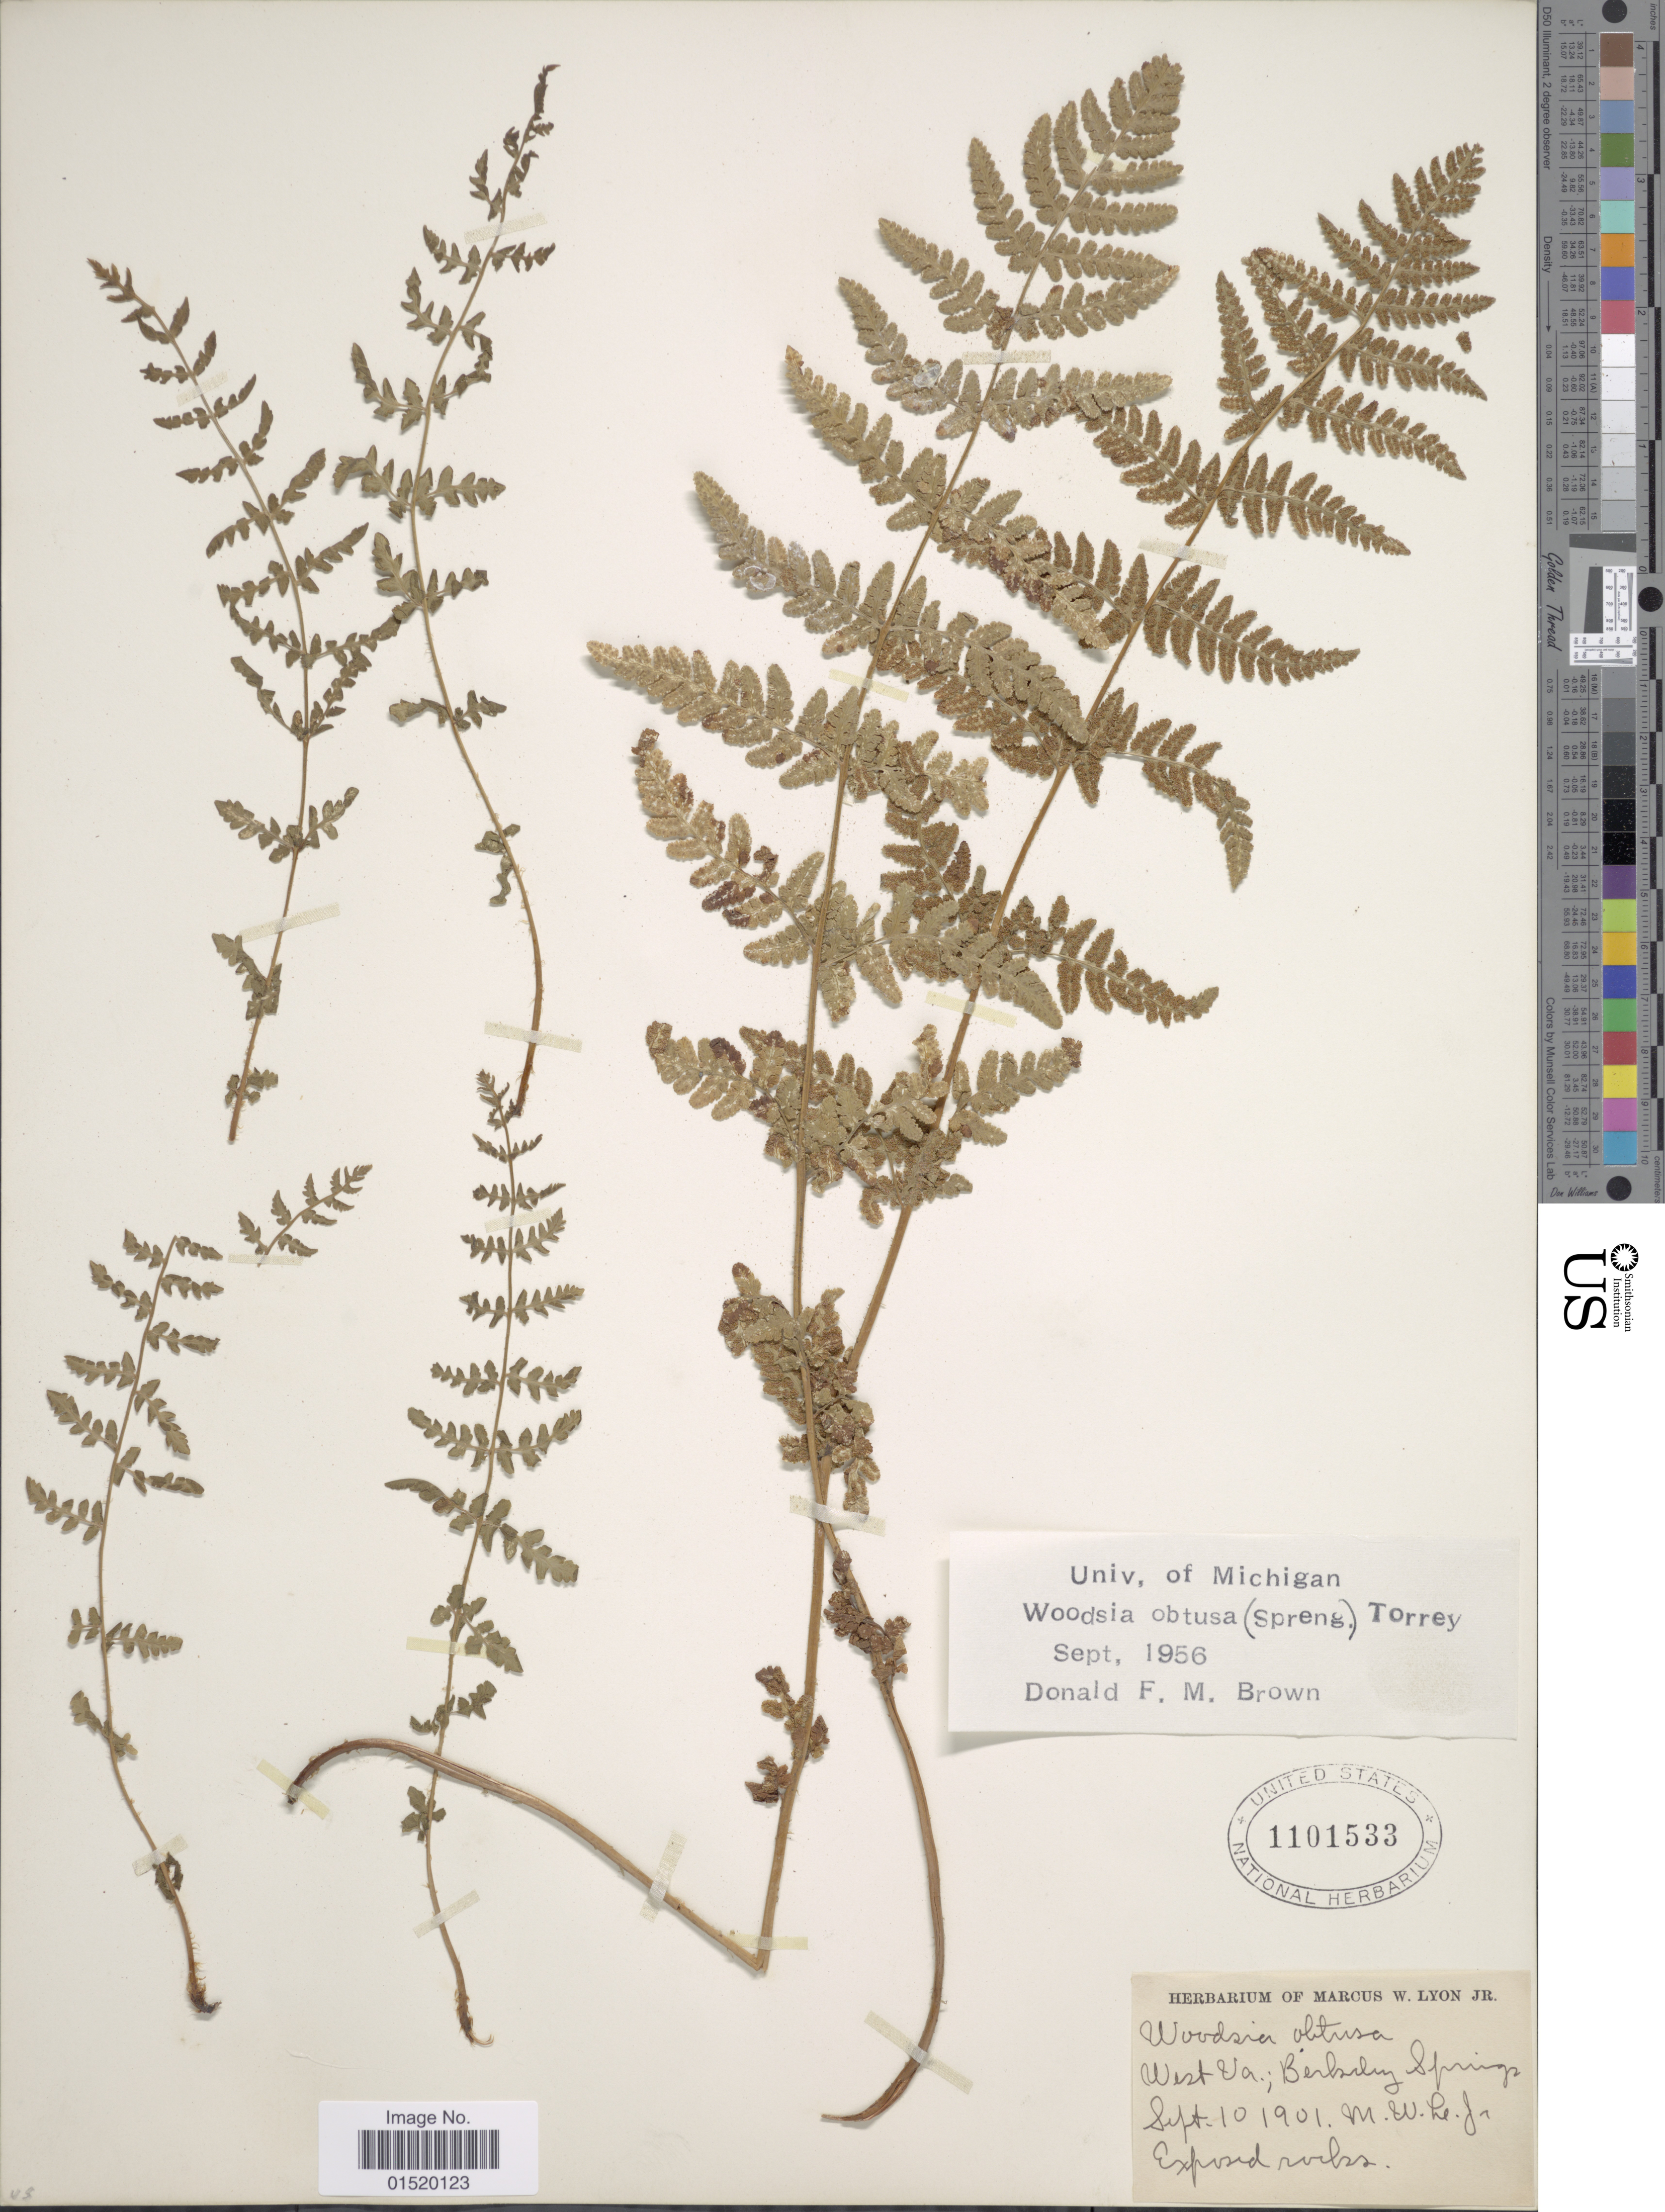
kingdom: Plantae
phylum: Tracheophyta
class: Polypodiopsida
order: Polypodiales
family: Woodsiaceae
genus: Woodsia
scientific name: Woodsia obtusa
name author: (Spreng.) Torr.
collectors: M. W. Lyon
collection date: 1901-09-10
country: United States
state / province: West Virginia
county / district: Morgan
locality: Berkeley Springs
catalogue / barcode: US 1101533